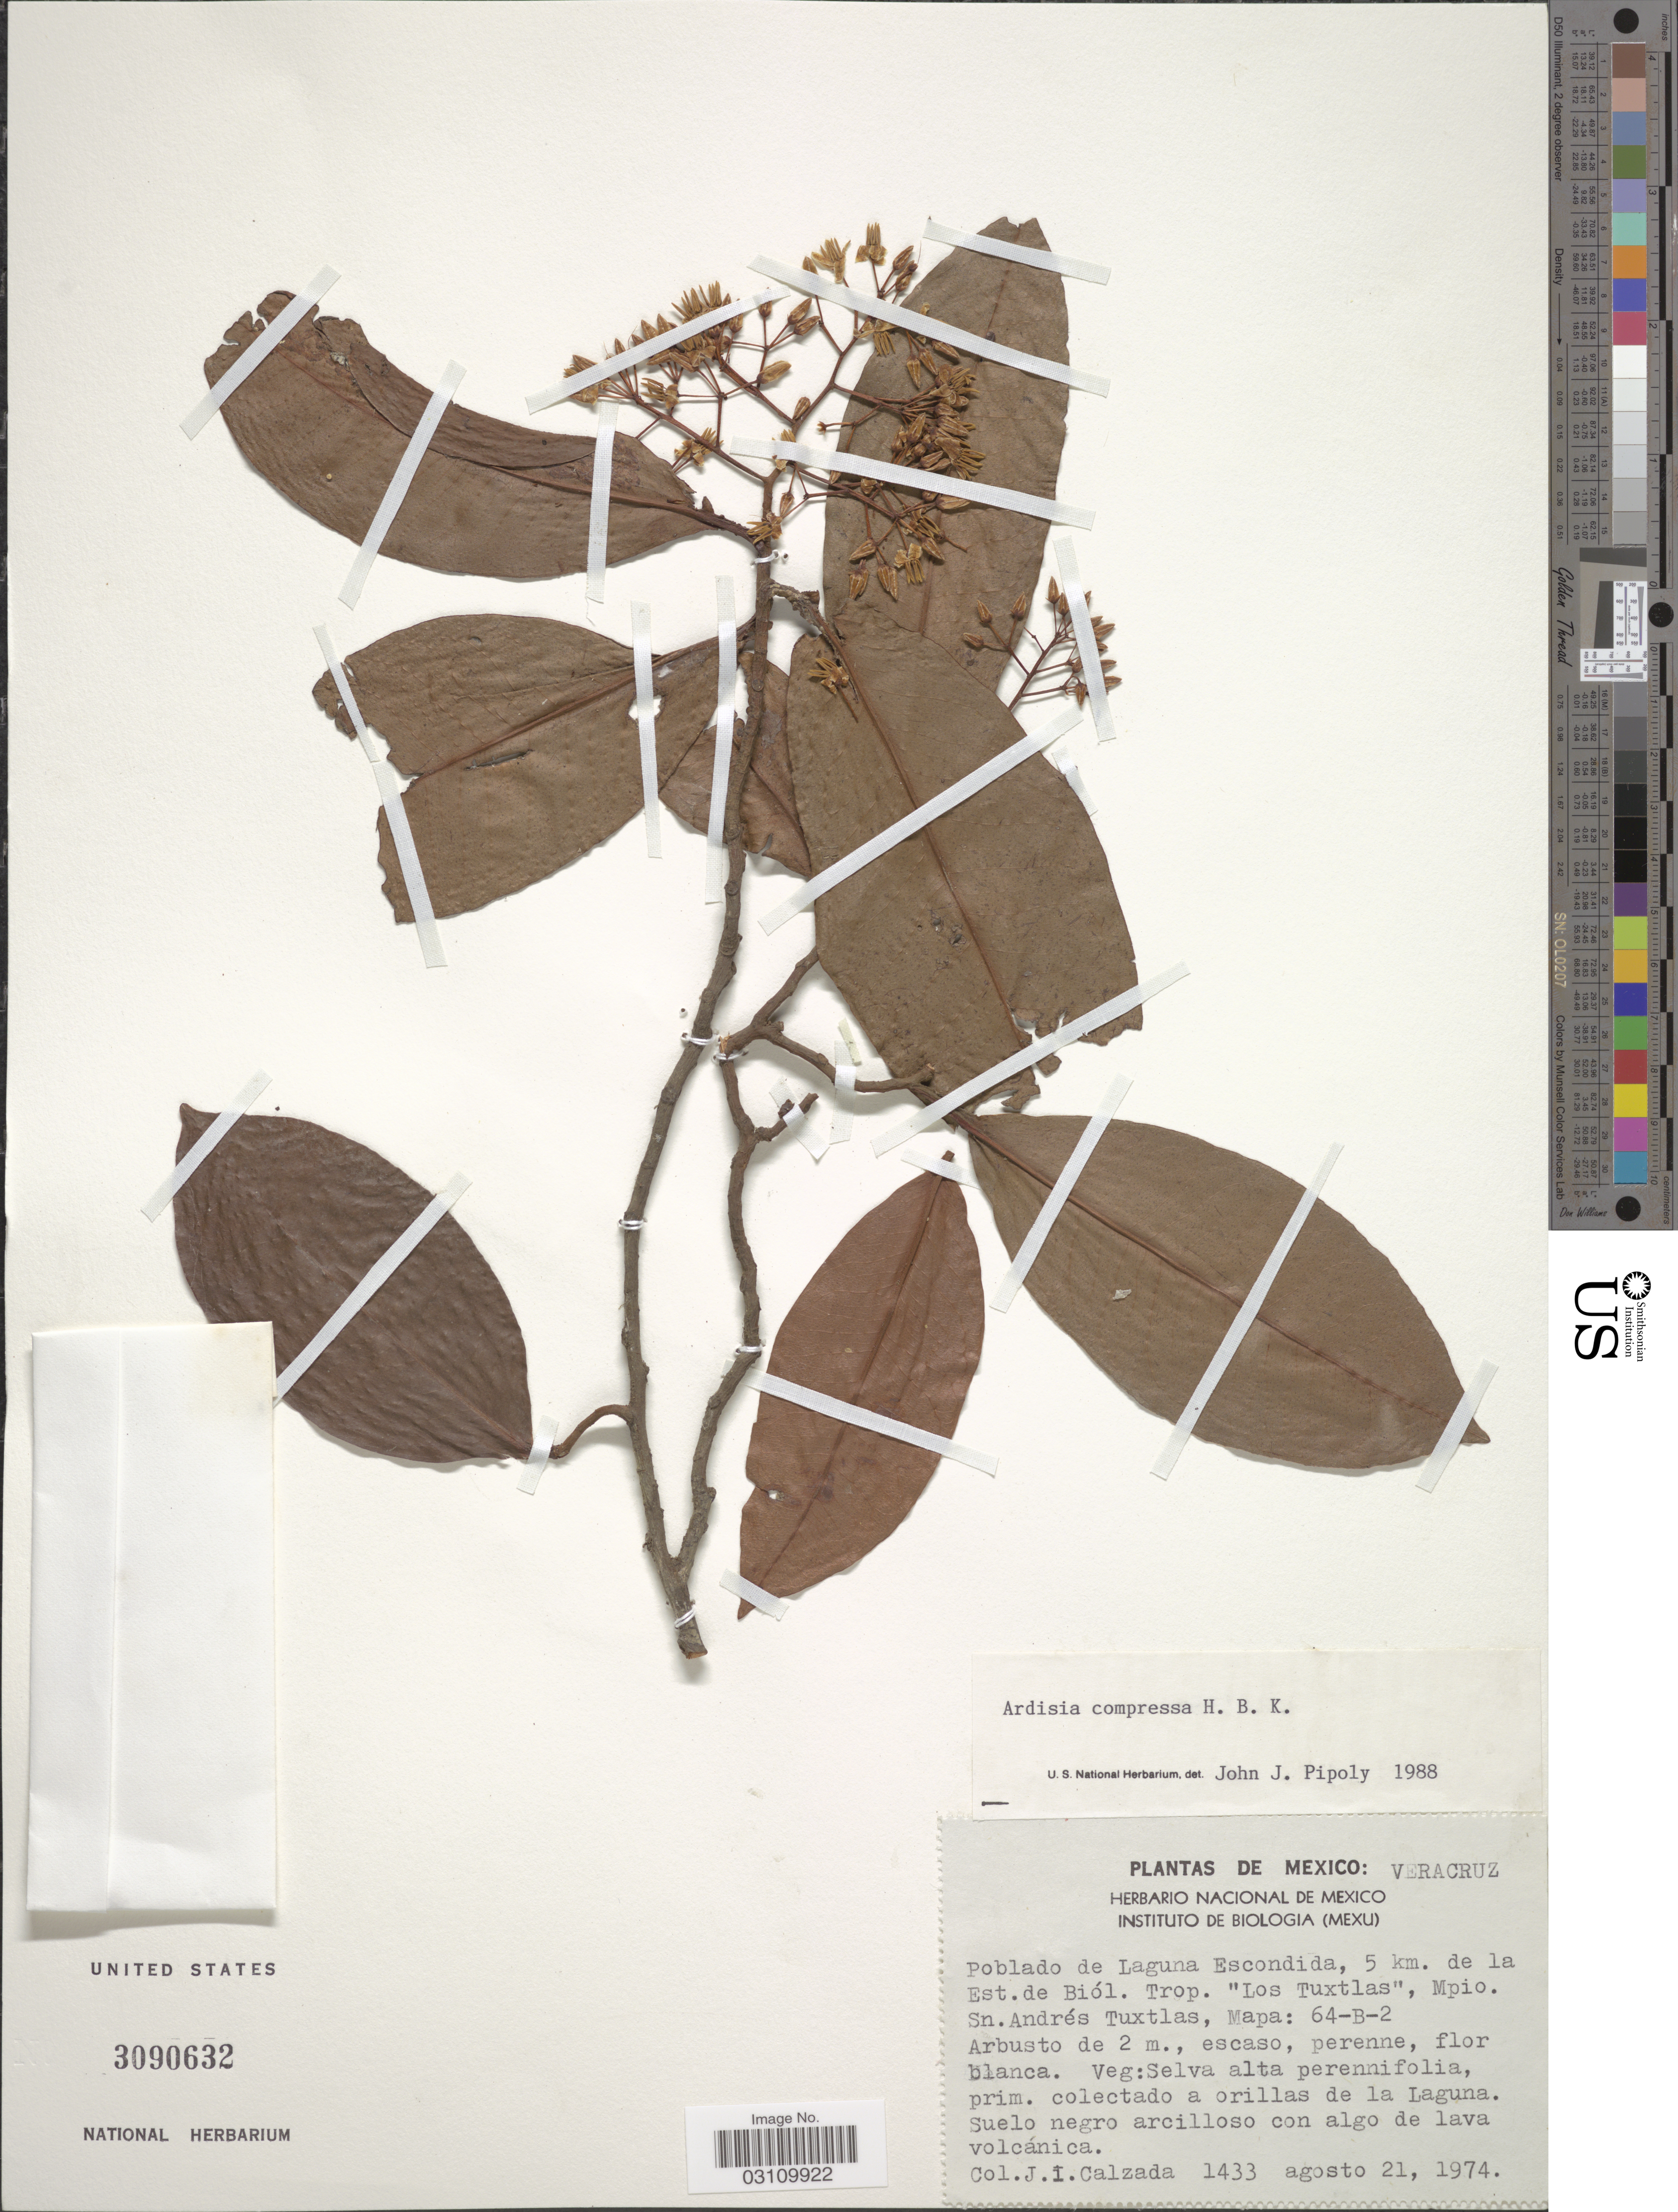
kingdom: Plantae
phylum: Tracheophyta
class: Magnoliopsida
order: Ericales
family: Primulaceae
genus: Ardisia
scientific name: Ardisia compressa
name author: Kunth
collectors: J. I. Calzada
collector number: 1433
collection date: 1974-08-21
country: Mexico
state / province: Veracruz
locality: Veracruz, Poblado de Laguna Escondida, 5 km. de la Est. de Biól. Trop. "Los Tuxtlas", Mpio. Sn.Andrés Tuxtlas, Mapa: 64-B-2.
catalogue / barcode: US 3090632